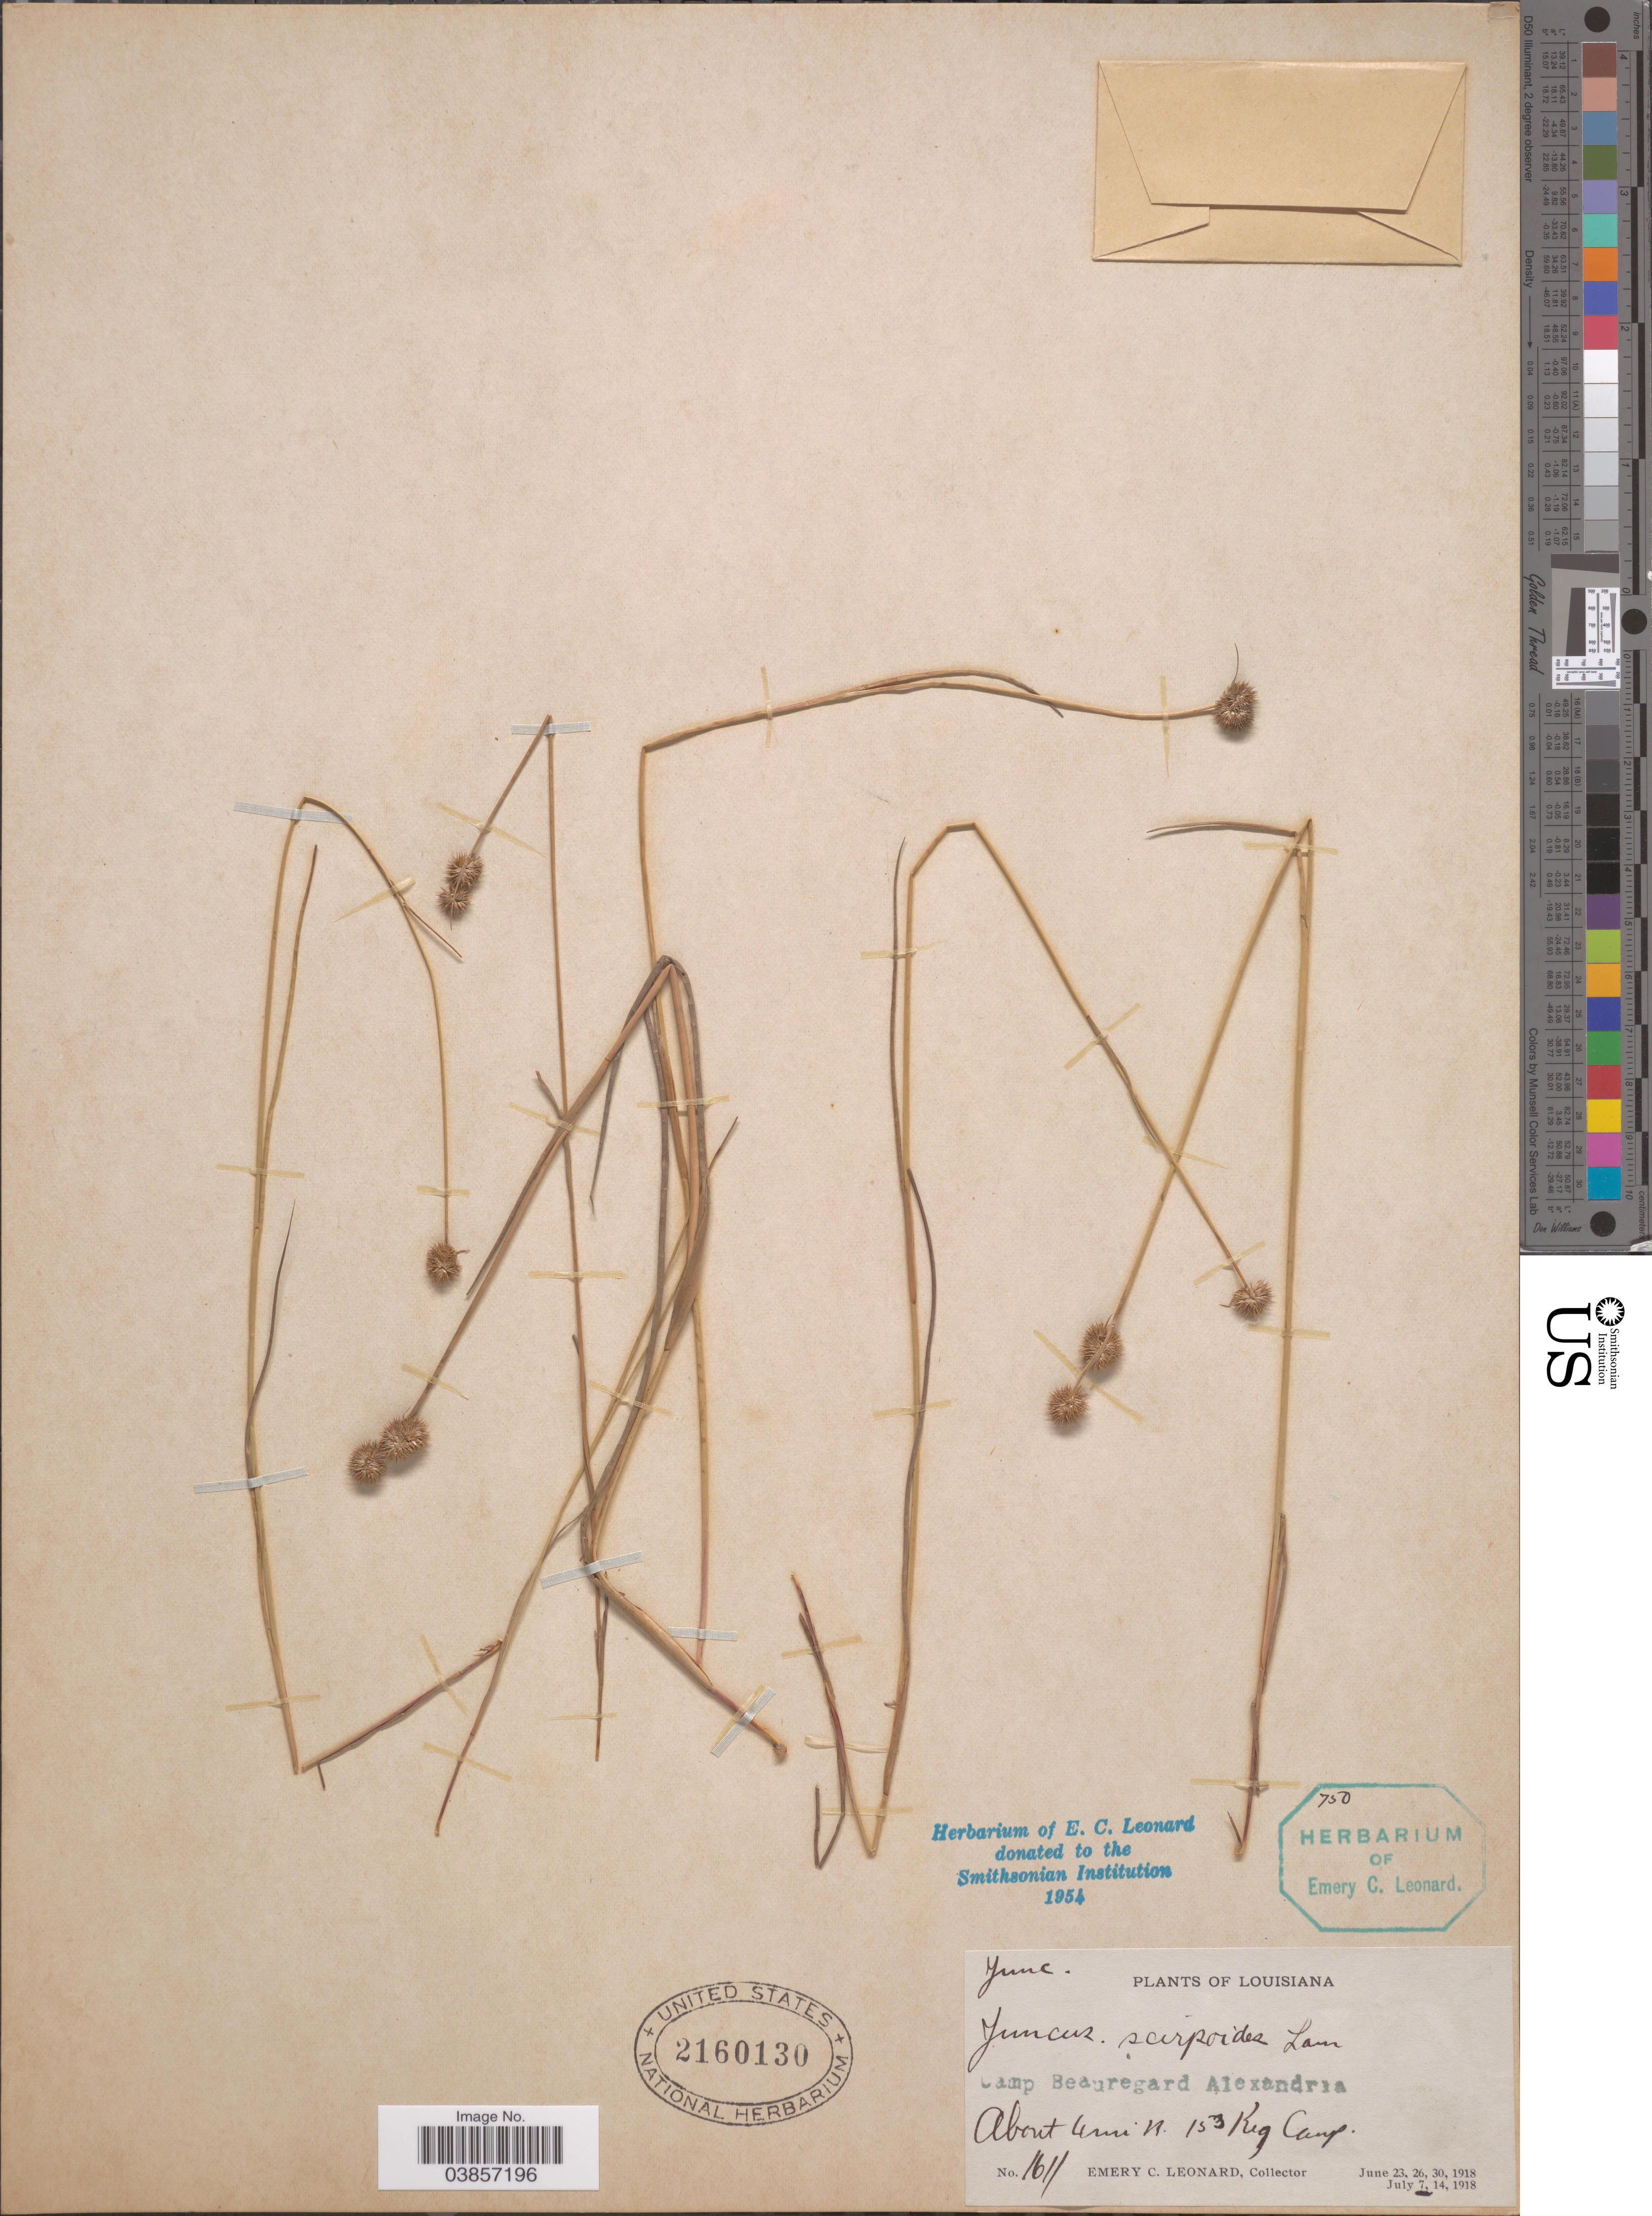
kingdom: Plantae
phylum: Tracheophyta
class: Liliopsida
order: Poales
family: Juncaceae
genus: Juncus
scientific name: Juncus scirpoides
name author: Lam.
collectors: E. C. Leonard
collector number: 1611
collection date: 1918-07-07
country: United States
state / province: Louisiana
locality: Camp Beauregard Alexandria. About 4 mi. N. 153 Reg Camp.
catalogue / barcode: US 2160130